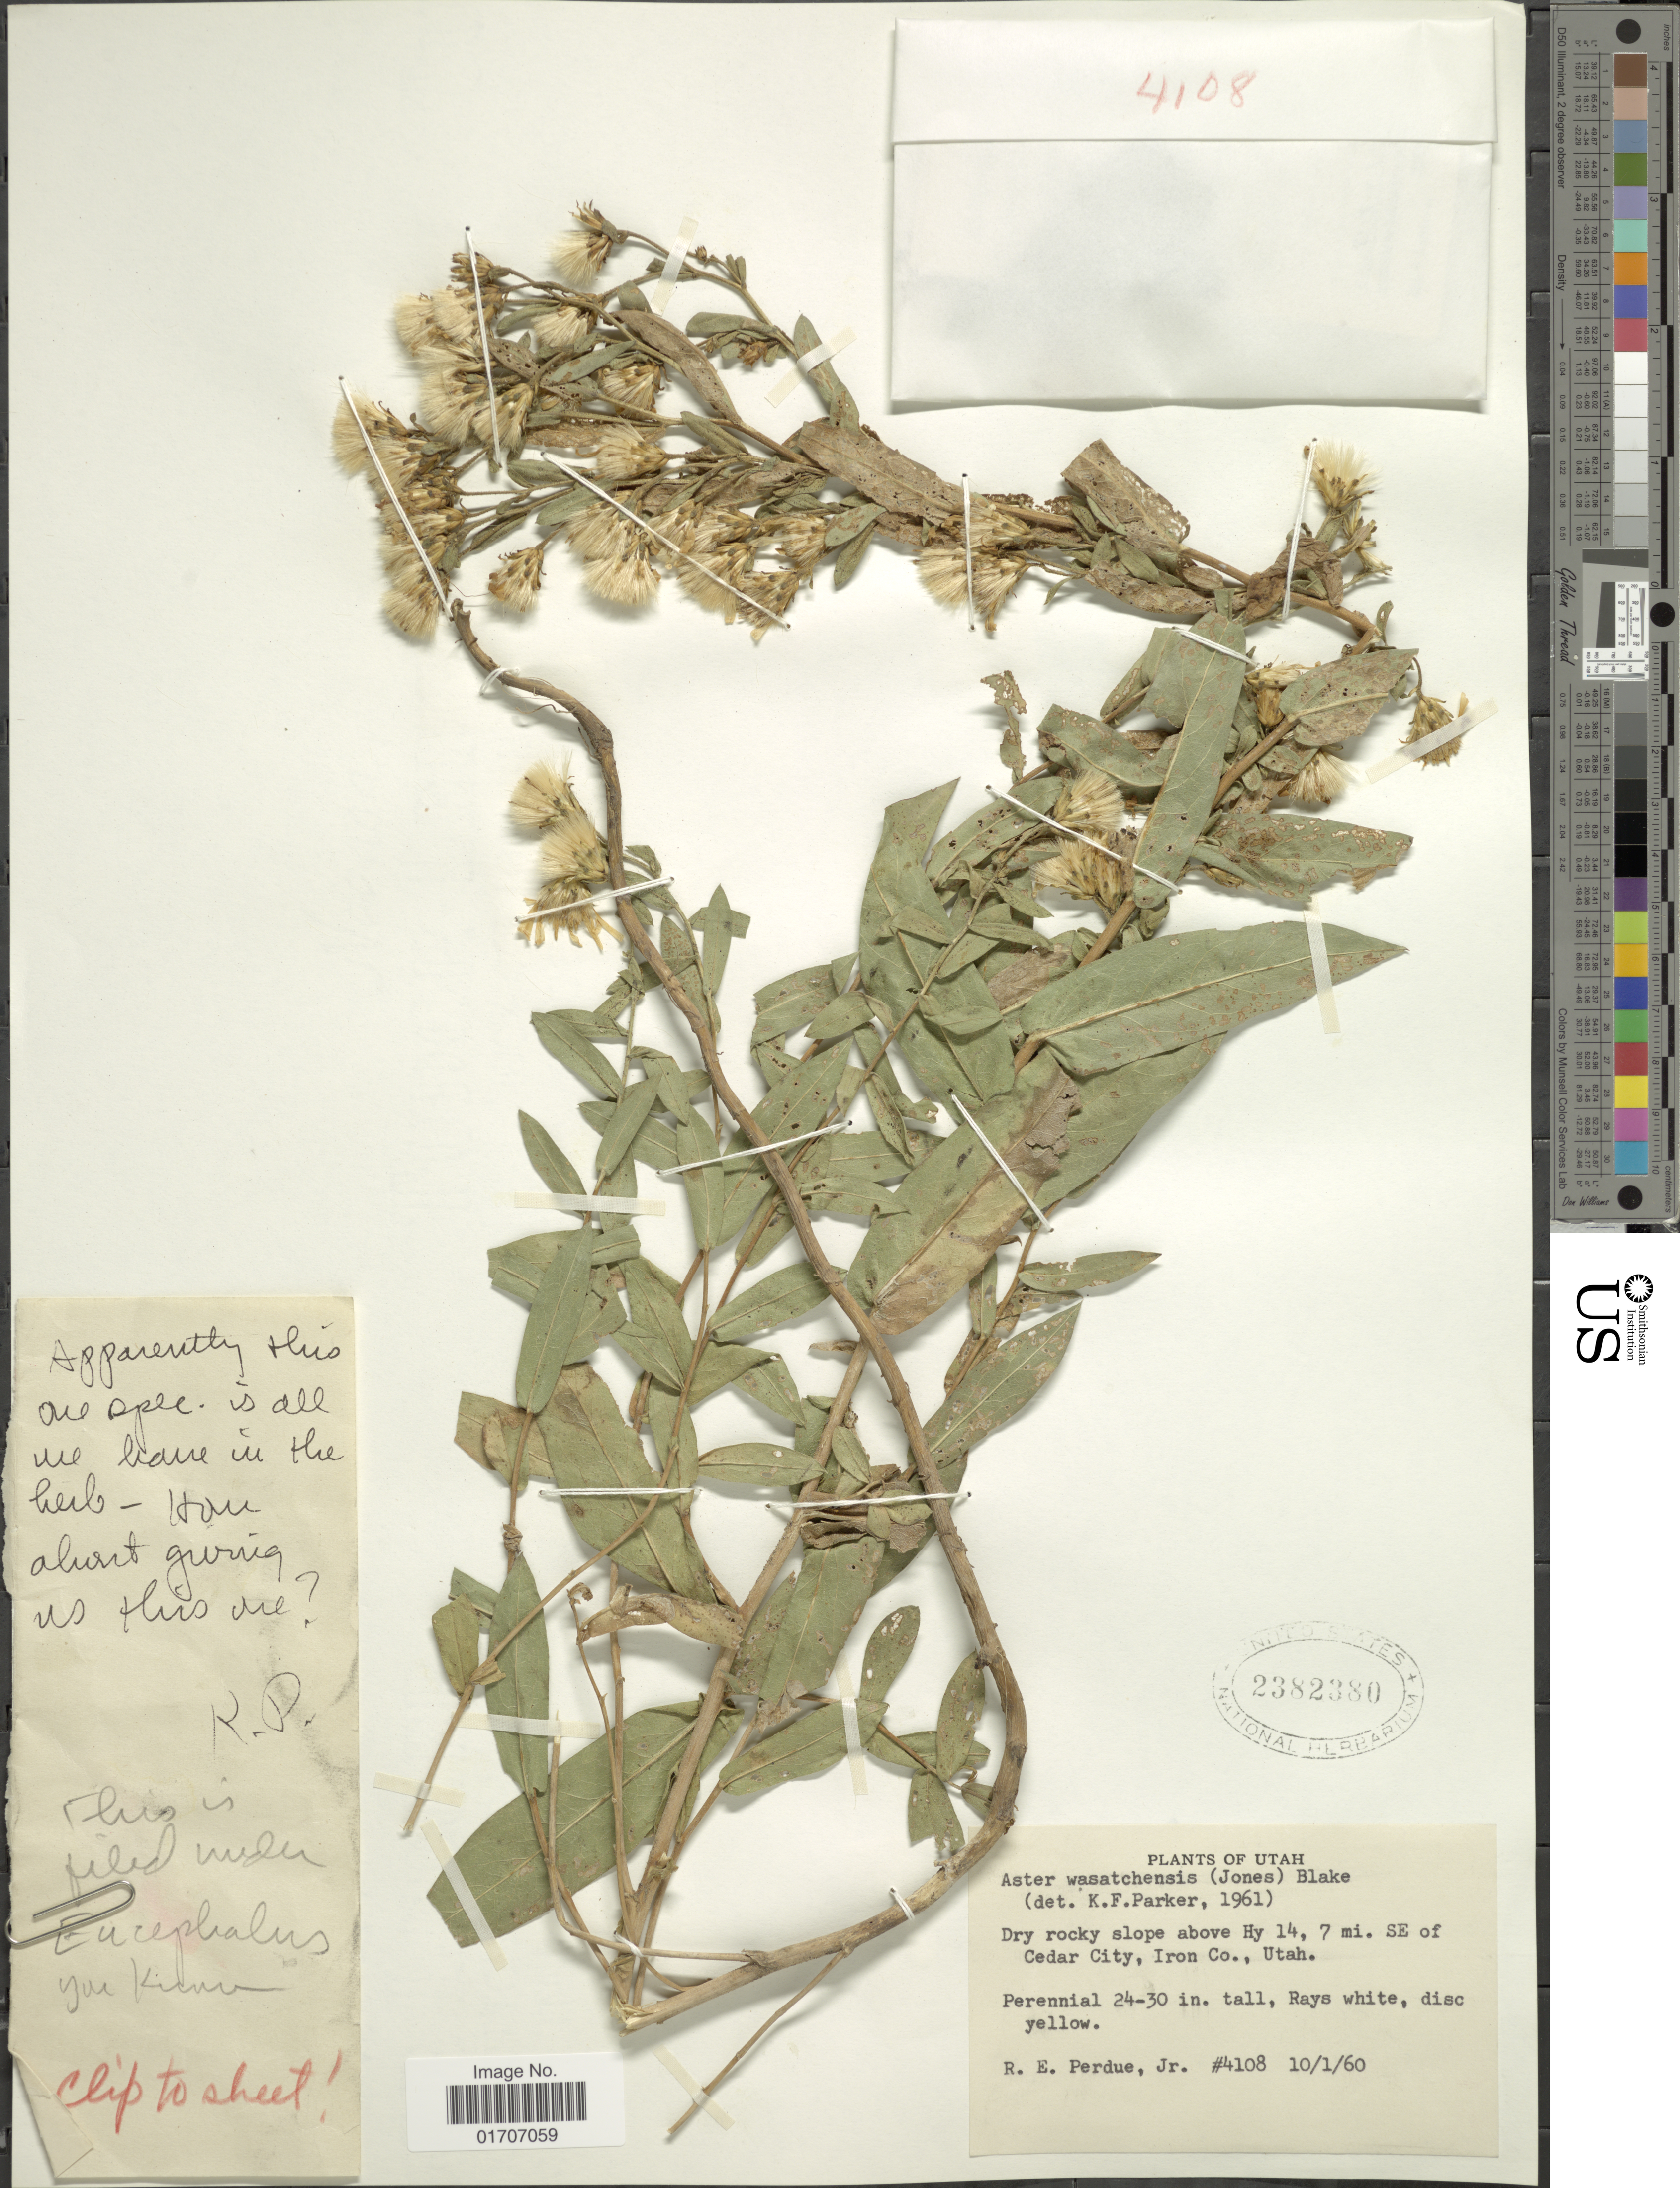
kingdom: Plantae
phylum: Tracheophyta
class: Magnoliopsida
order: Asterales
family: Asteraceae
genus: Eurybia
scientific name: Eurybia wasatchensis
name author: (M.E. Jones) G.L. Nesom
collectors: R. E. Perdue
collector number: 4108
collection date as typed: Transcribed d/m/y: 1/10/60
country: United States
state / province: Utah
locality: Dry rocky slope above Hy 14, 7 mi. SE of Cedar City, Iron Co., Utah.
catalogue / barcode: US 2382380